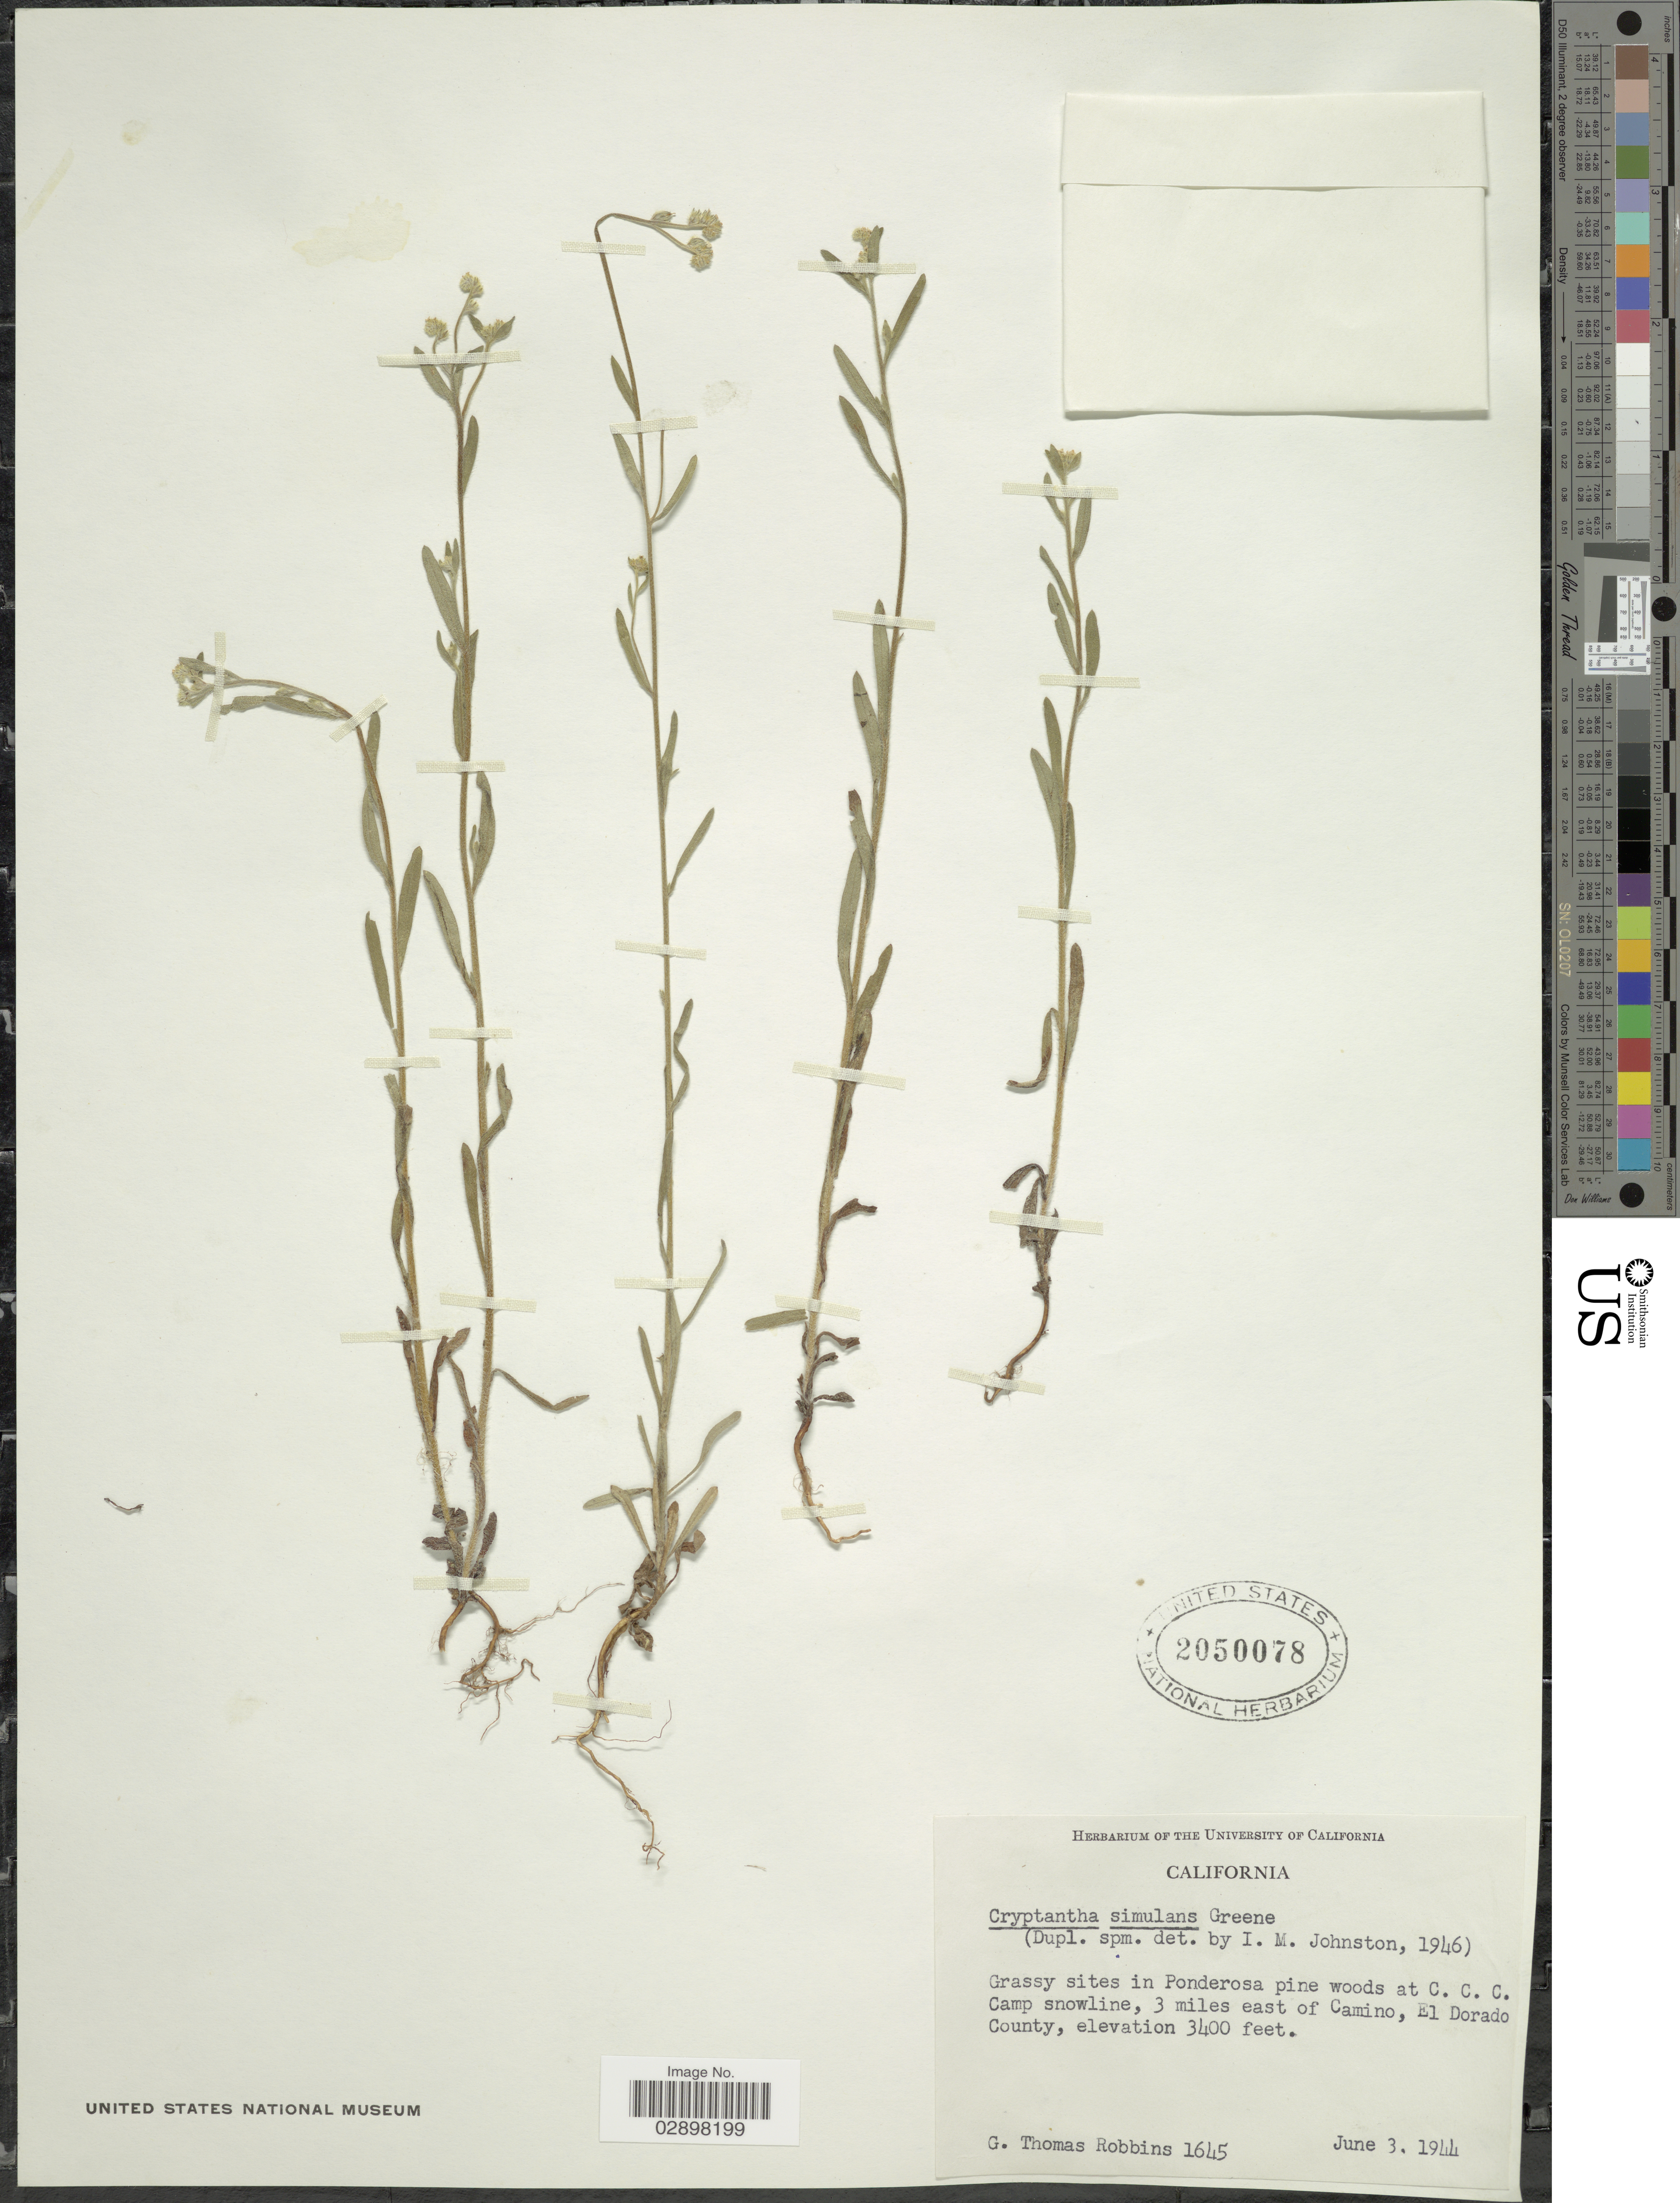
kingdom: Plantae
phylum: Tracheophyta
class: Magnoliopsida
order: Boraginales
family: Boraginaceae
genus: Cryptantha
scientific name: Cryptantha simulans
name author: Greene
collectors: G. T. Robbins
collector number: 1645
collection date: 1944-06-03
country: United States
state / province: California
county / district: El Dorado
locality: Grassy sites in Ponderosa pine woods at C.C.C. Camp snowline, 3 miles east of Camino, El Dorado County.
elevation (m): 1036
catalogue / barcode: US 2050078